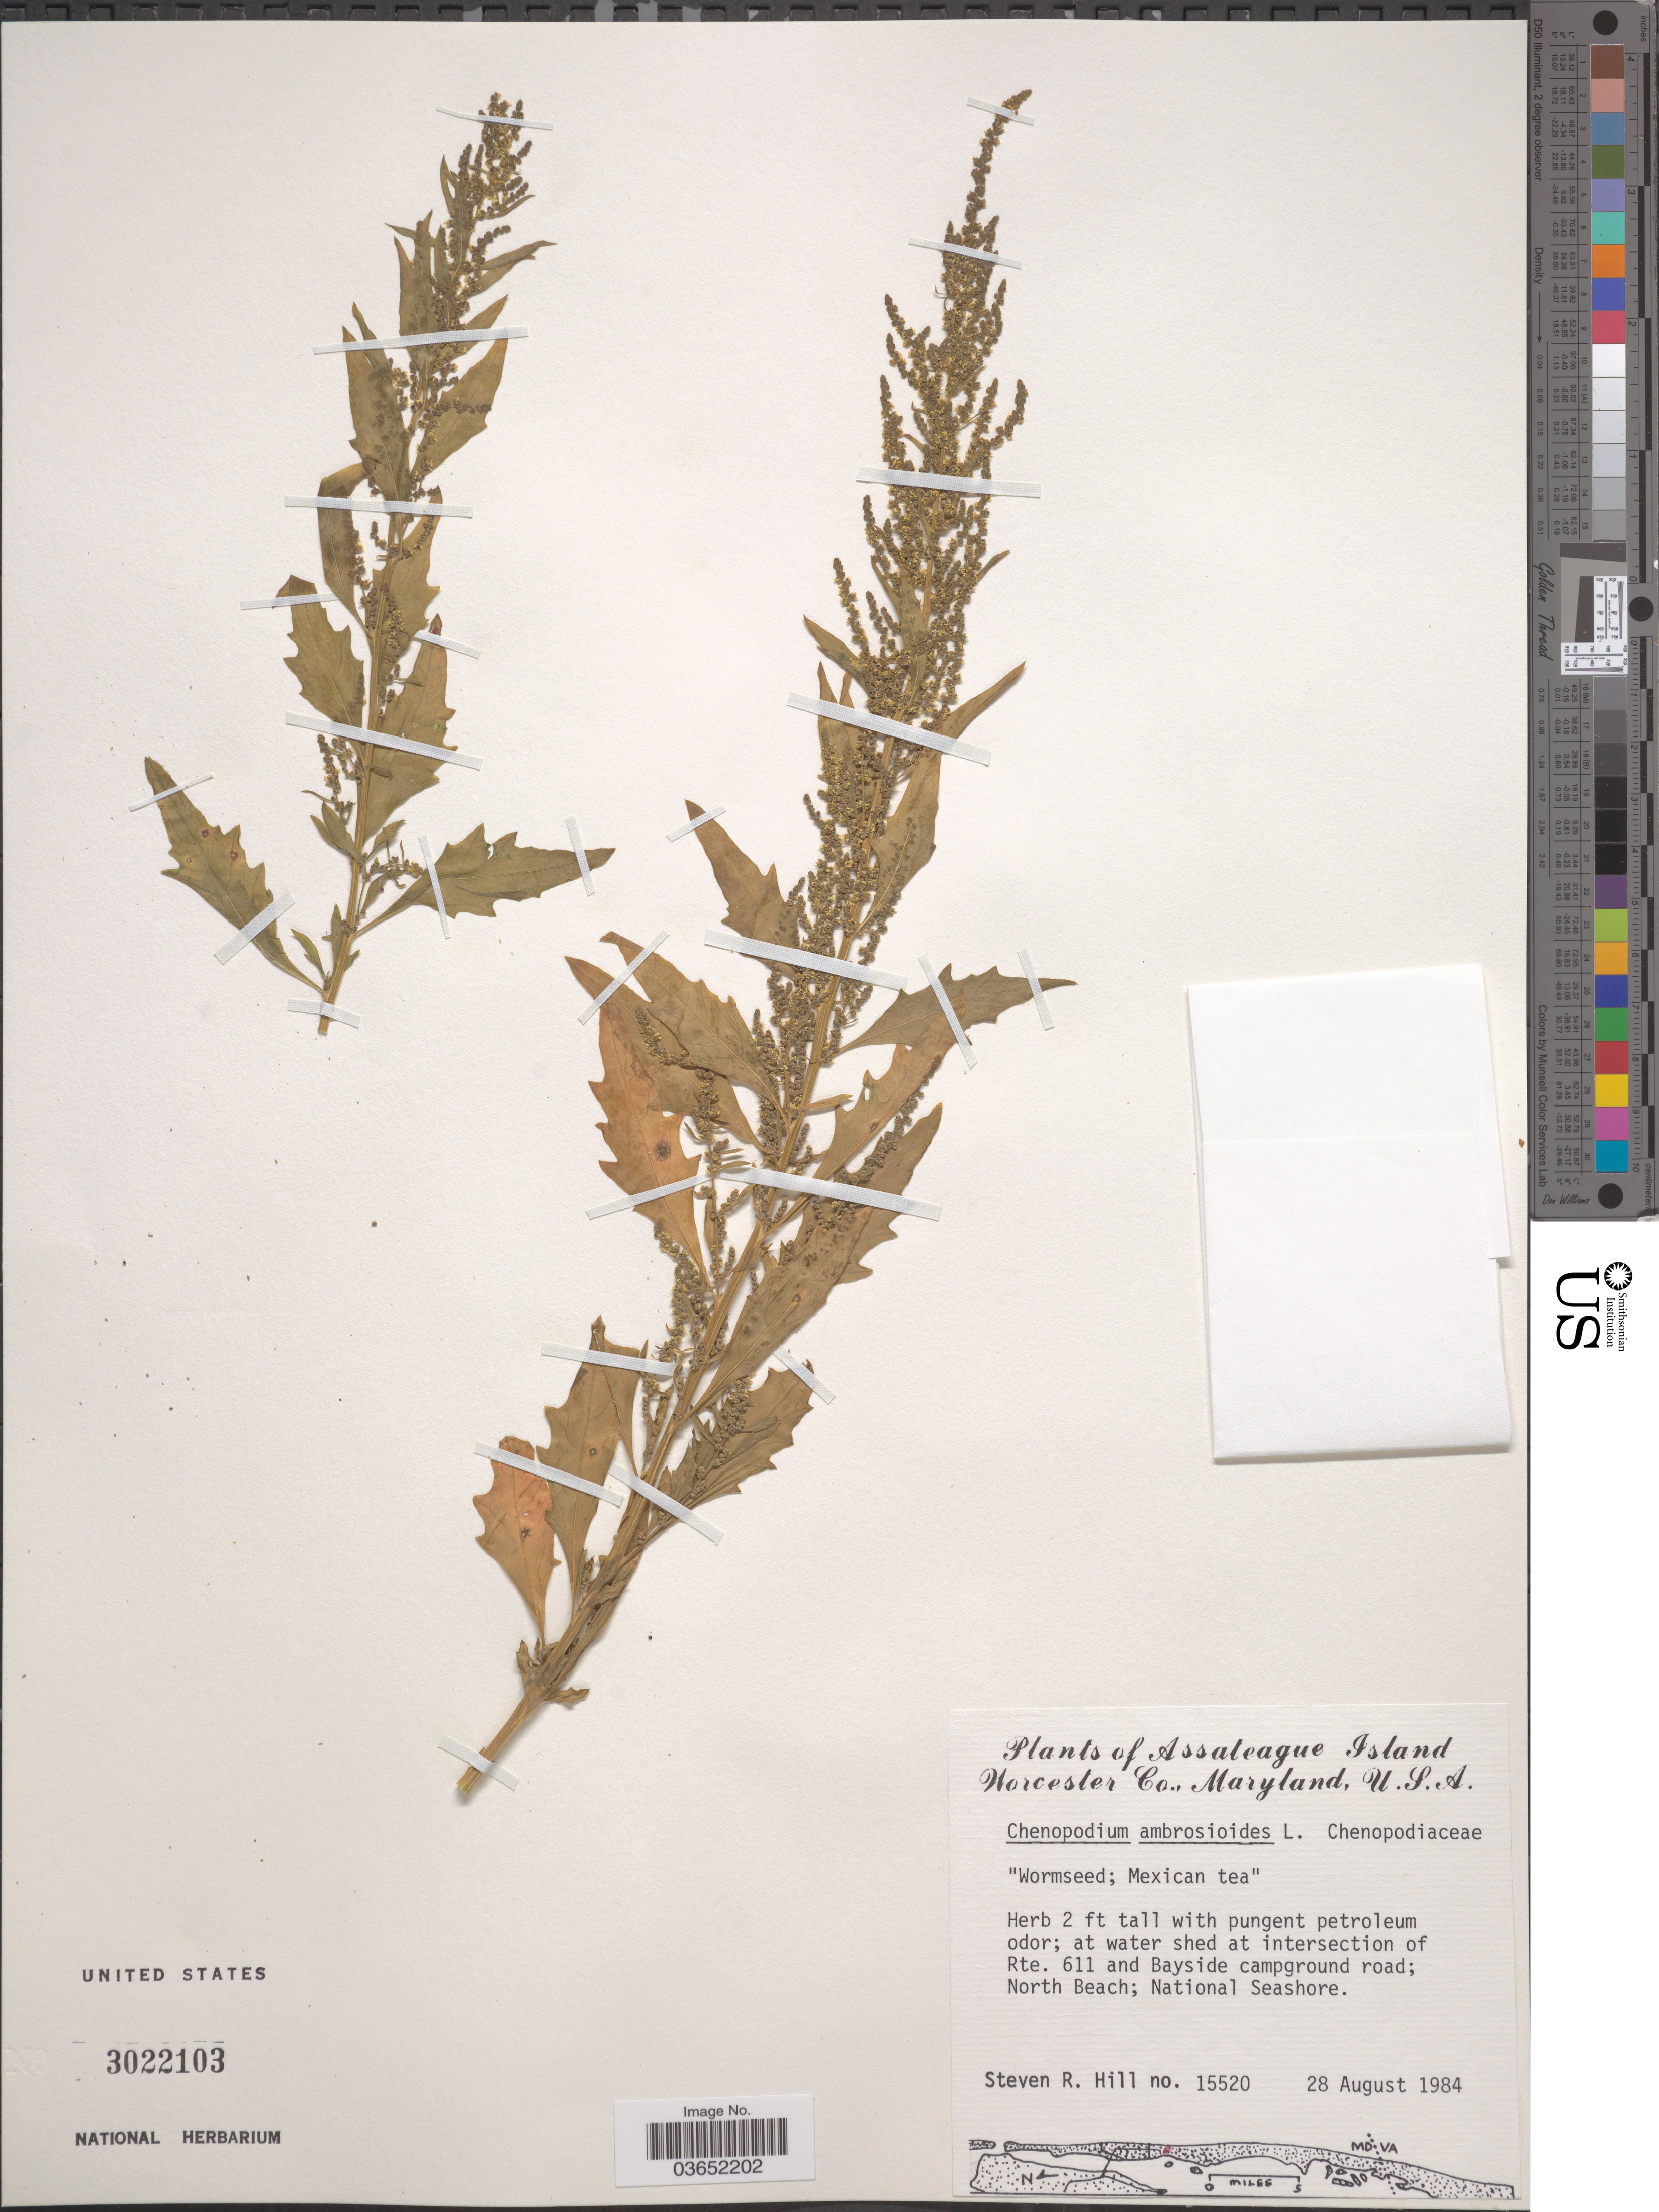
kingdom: Plantae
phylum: Tracheophyta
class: Magnoliopsida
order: Caryophyllales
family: Amaranthaceae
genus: Chenopodium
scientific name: Chenopodium ambrosioides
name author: L.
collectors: S. R. Hill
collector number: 15520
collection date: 1984-08-28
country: United States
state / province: Maryland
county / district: Worcester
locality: Assateague Island. Worcester Co. At water shed at intersection of Rte. 611 and Bayside campground road; North Beach; National Seashore.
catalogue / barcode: US 3022103